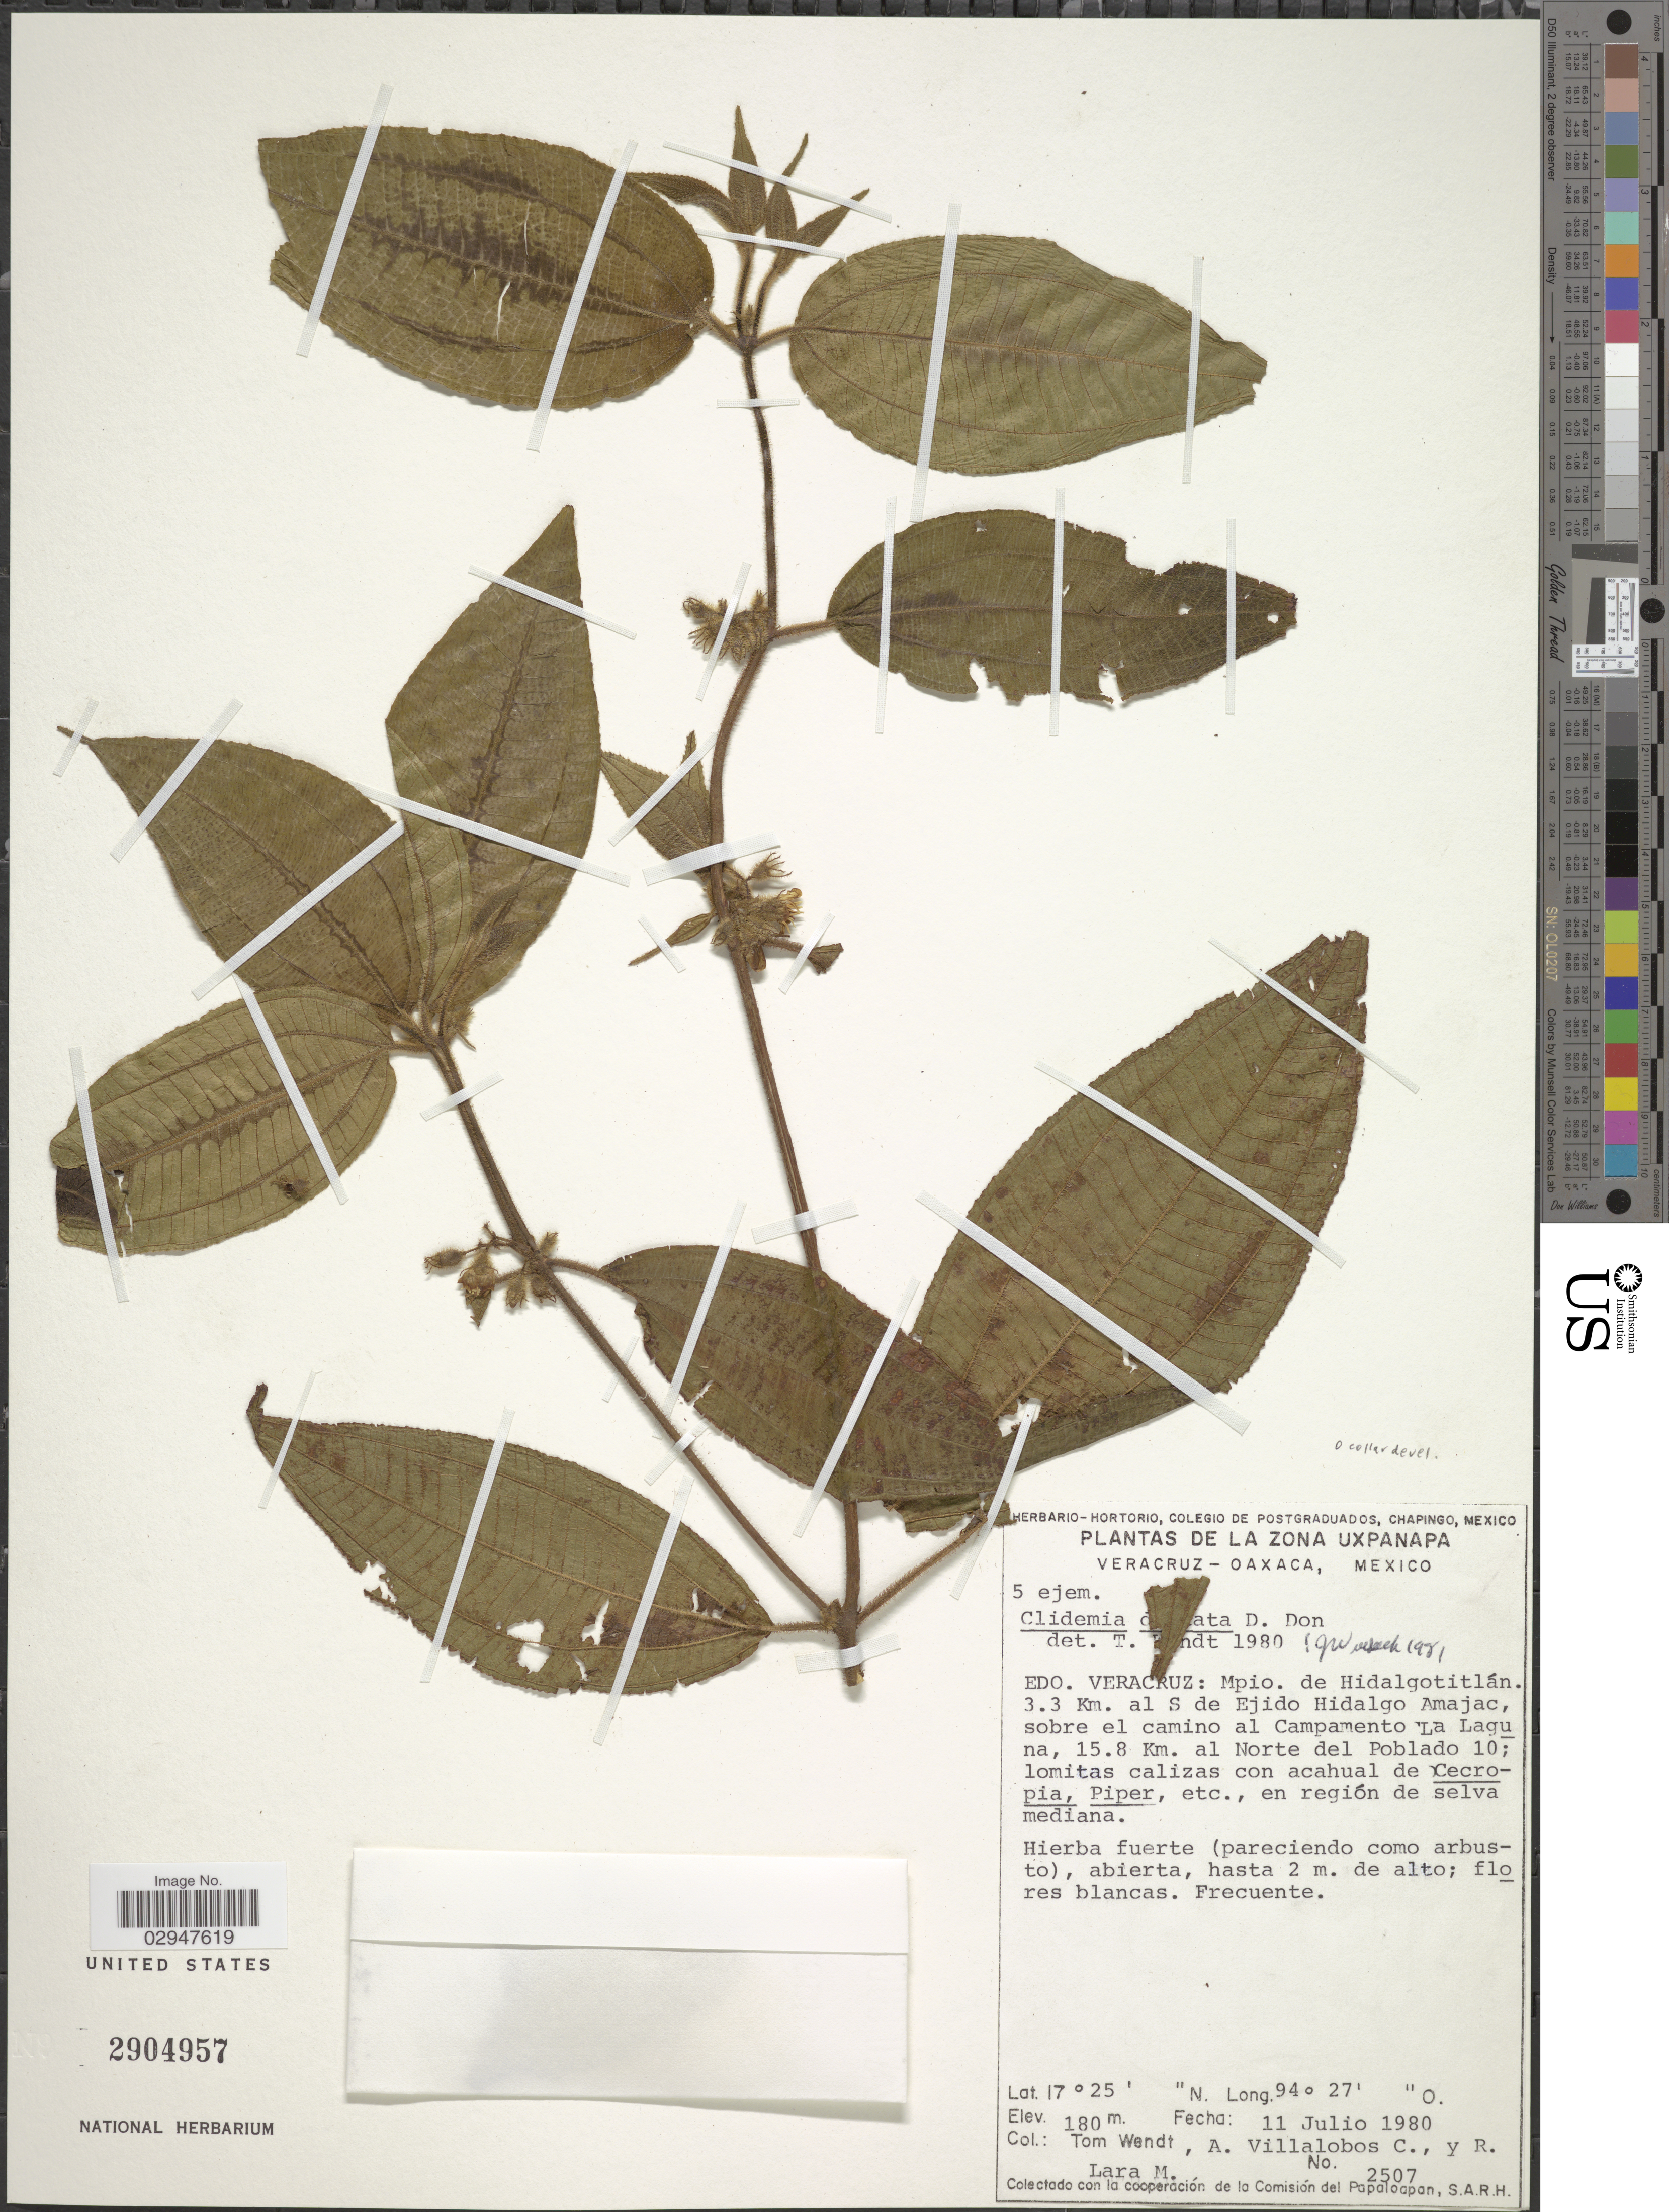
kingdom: Plantae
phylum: Tracheophyta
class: Magnoliopsida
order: Myrtales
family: Melastomataceae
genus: Clidemia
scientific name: Clidemia dentata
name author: D. Don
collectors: T. L. Wendt, A. Villalobos C. & R. Lara M.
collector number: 2507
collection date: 1980-07-11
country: Mexico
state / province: Veracruz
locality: Edo. Veracruz: Mpio. de Hidalgotitlán. 3.3 Km. al S de Ejido Hidalgo Amajac, sobre el camino al Campamento La Laguna, 15.8 Km. al Norte del Poblado 10.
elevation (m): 180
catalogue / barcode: US 2904957